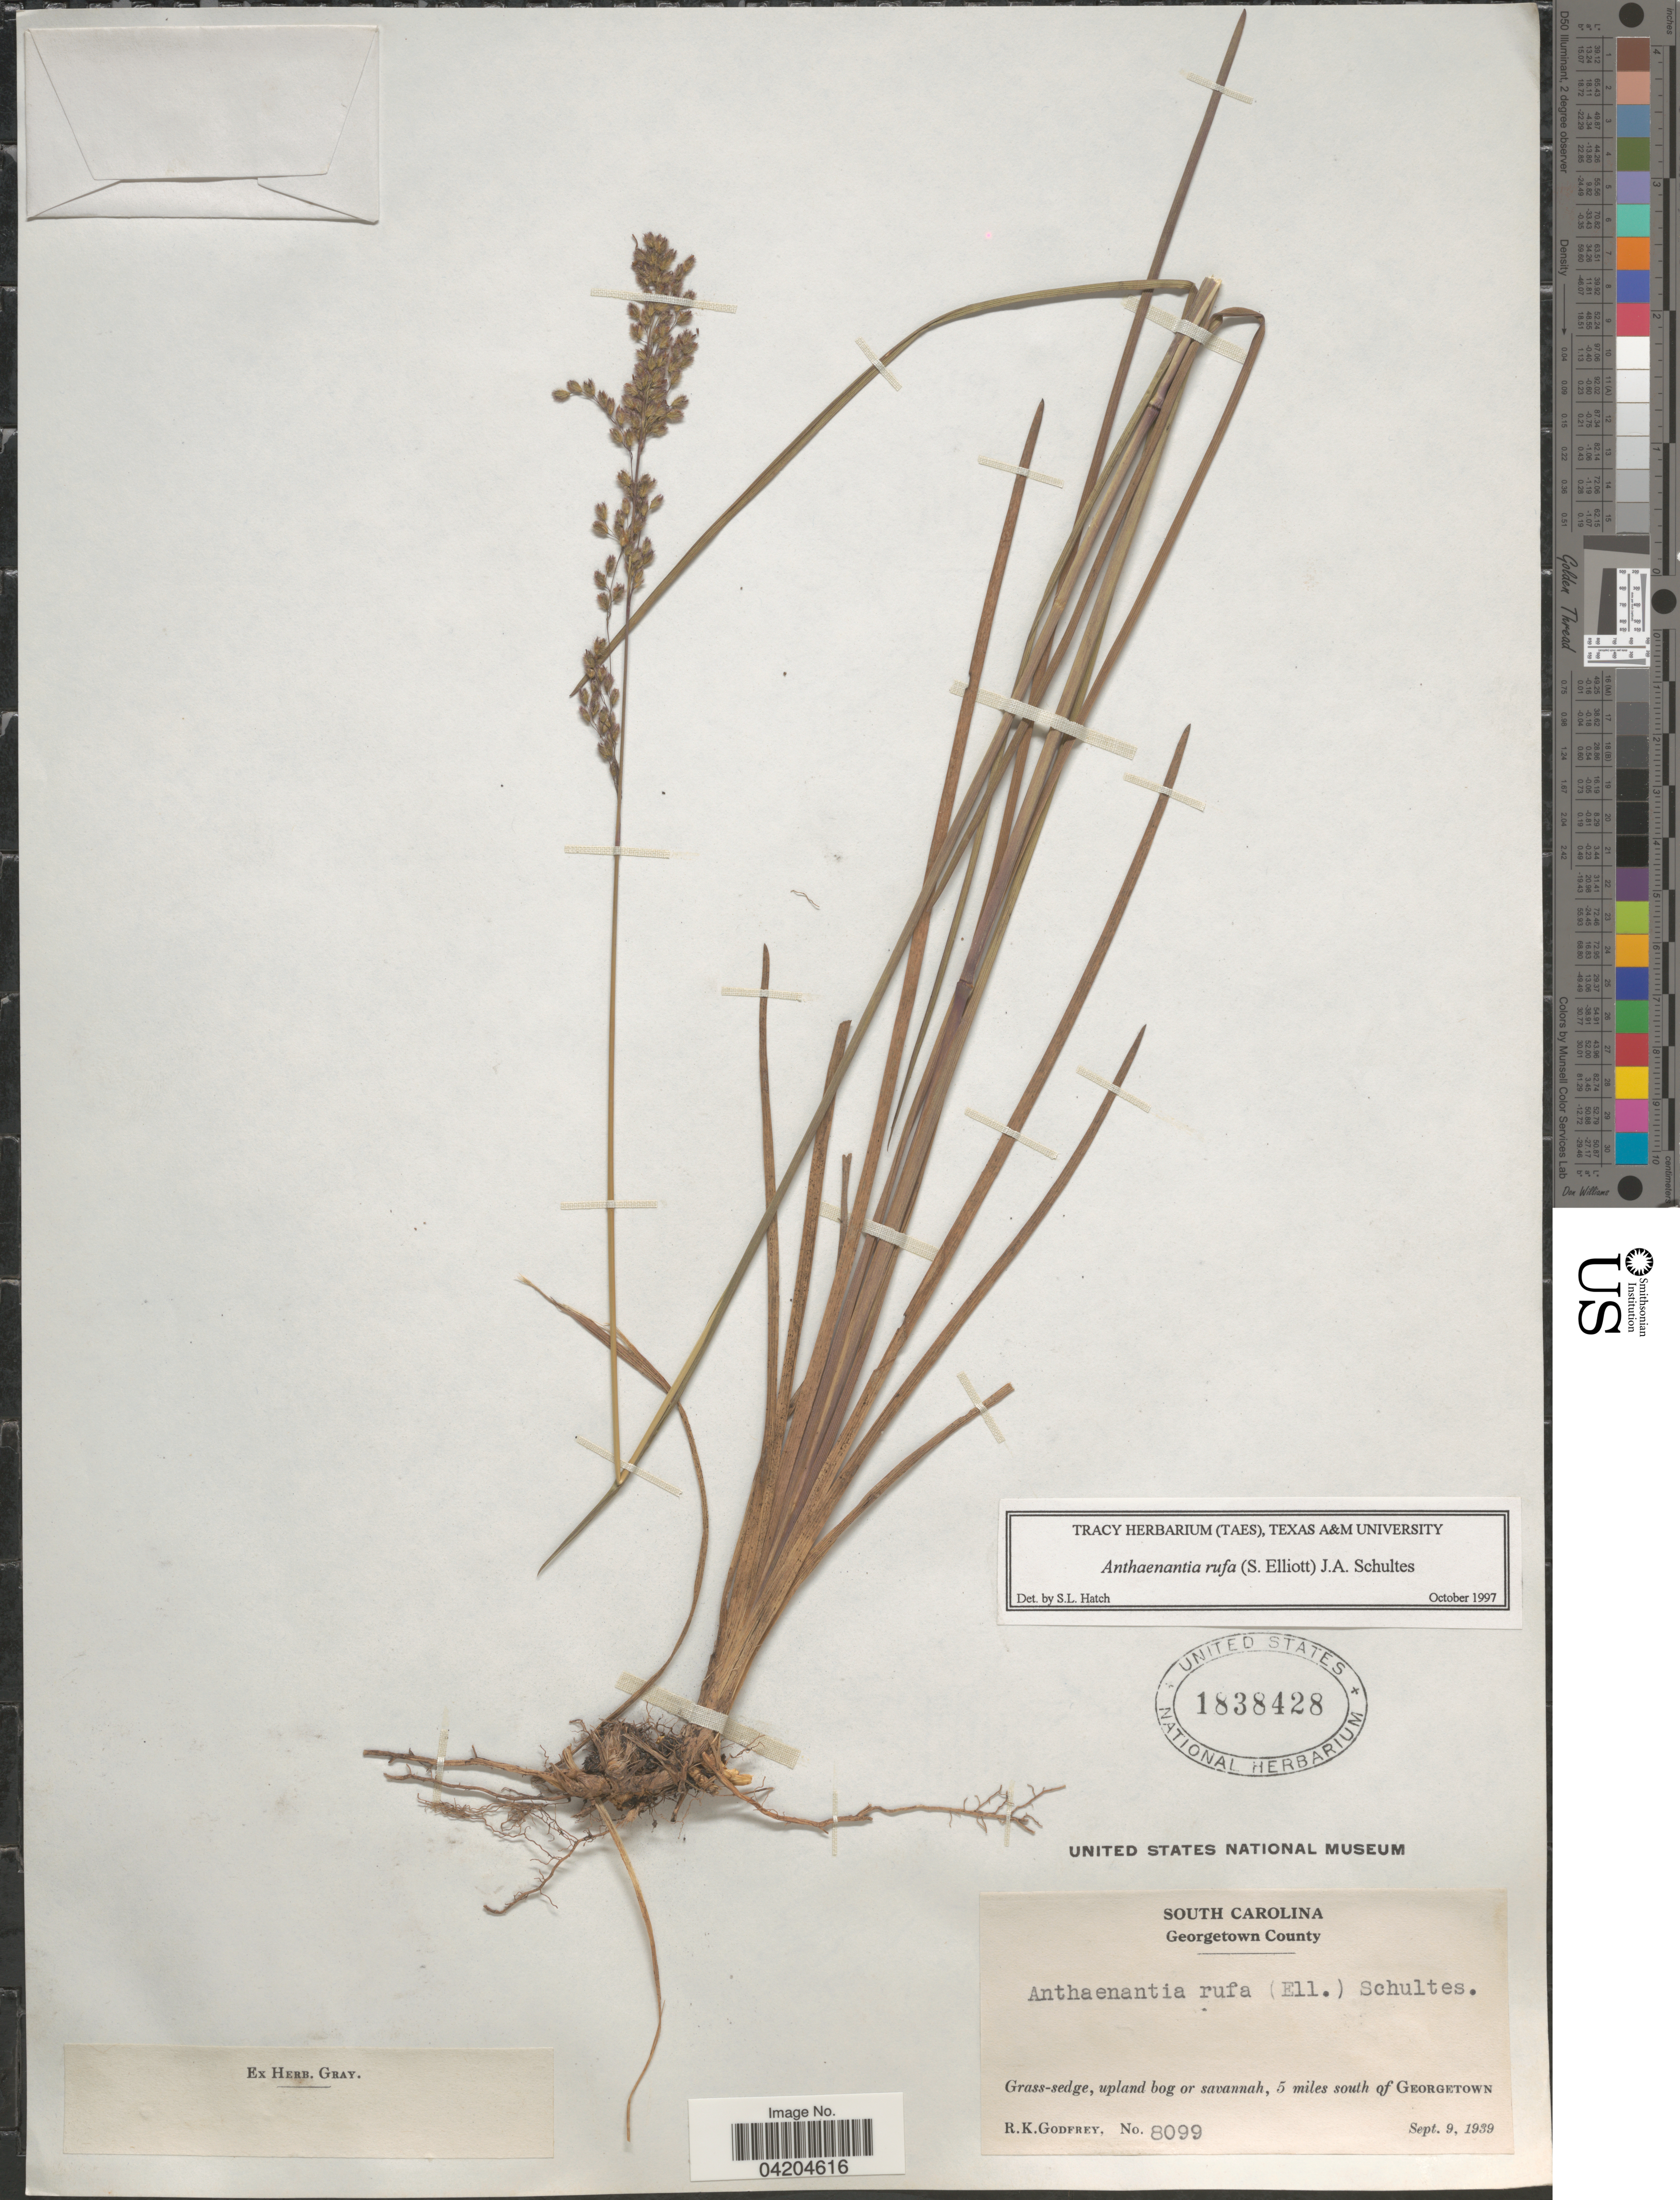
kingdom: Plantae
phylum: Tracheophyta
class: Liliopsida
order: Poales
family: Poaceae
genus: Anthaenantia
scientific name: Anthaenantia rufa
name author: (Elliott) Schult.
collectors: R. K. Godfrey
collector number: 8099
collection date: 1939-09-09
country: United States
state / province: South Carolina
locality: Georgetown County. Grass-sedge, upland bog or savannah, 5 miles south of Georgetown.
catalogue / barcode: US 1838428